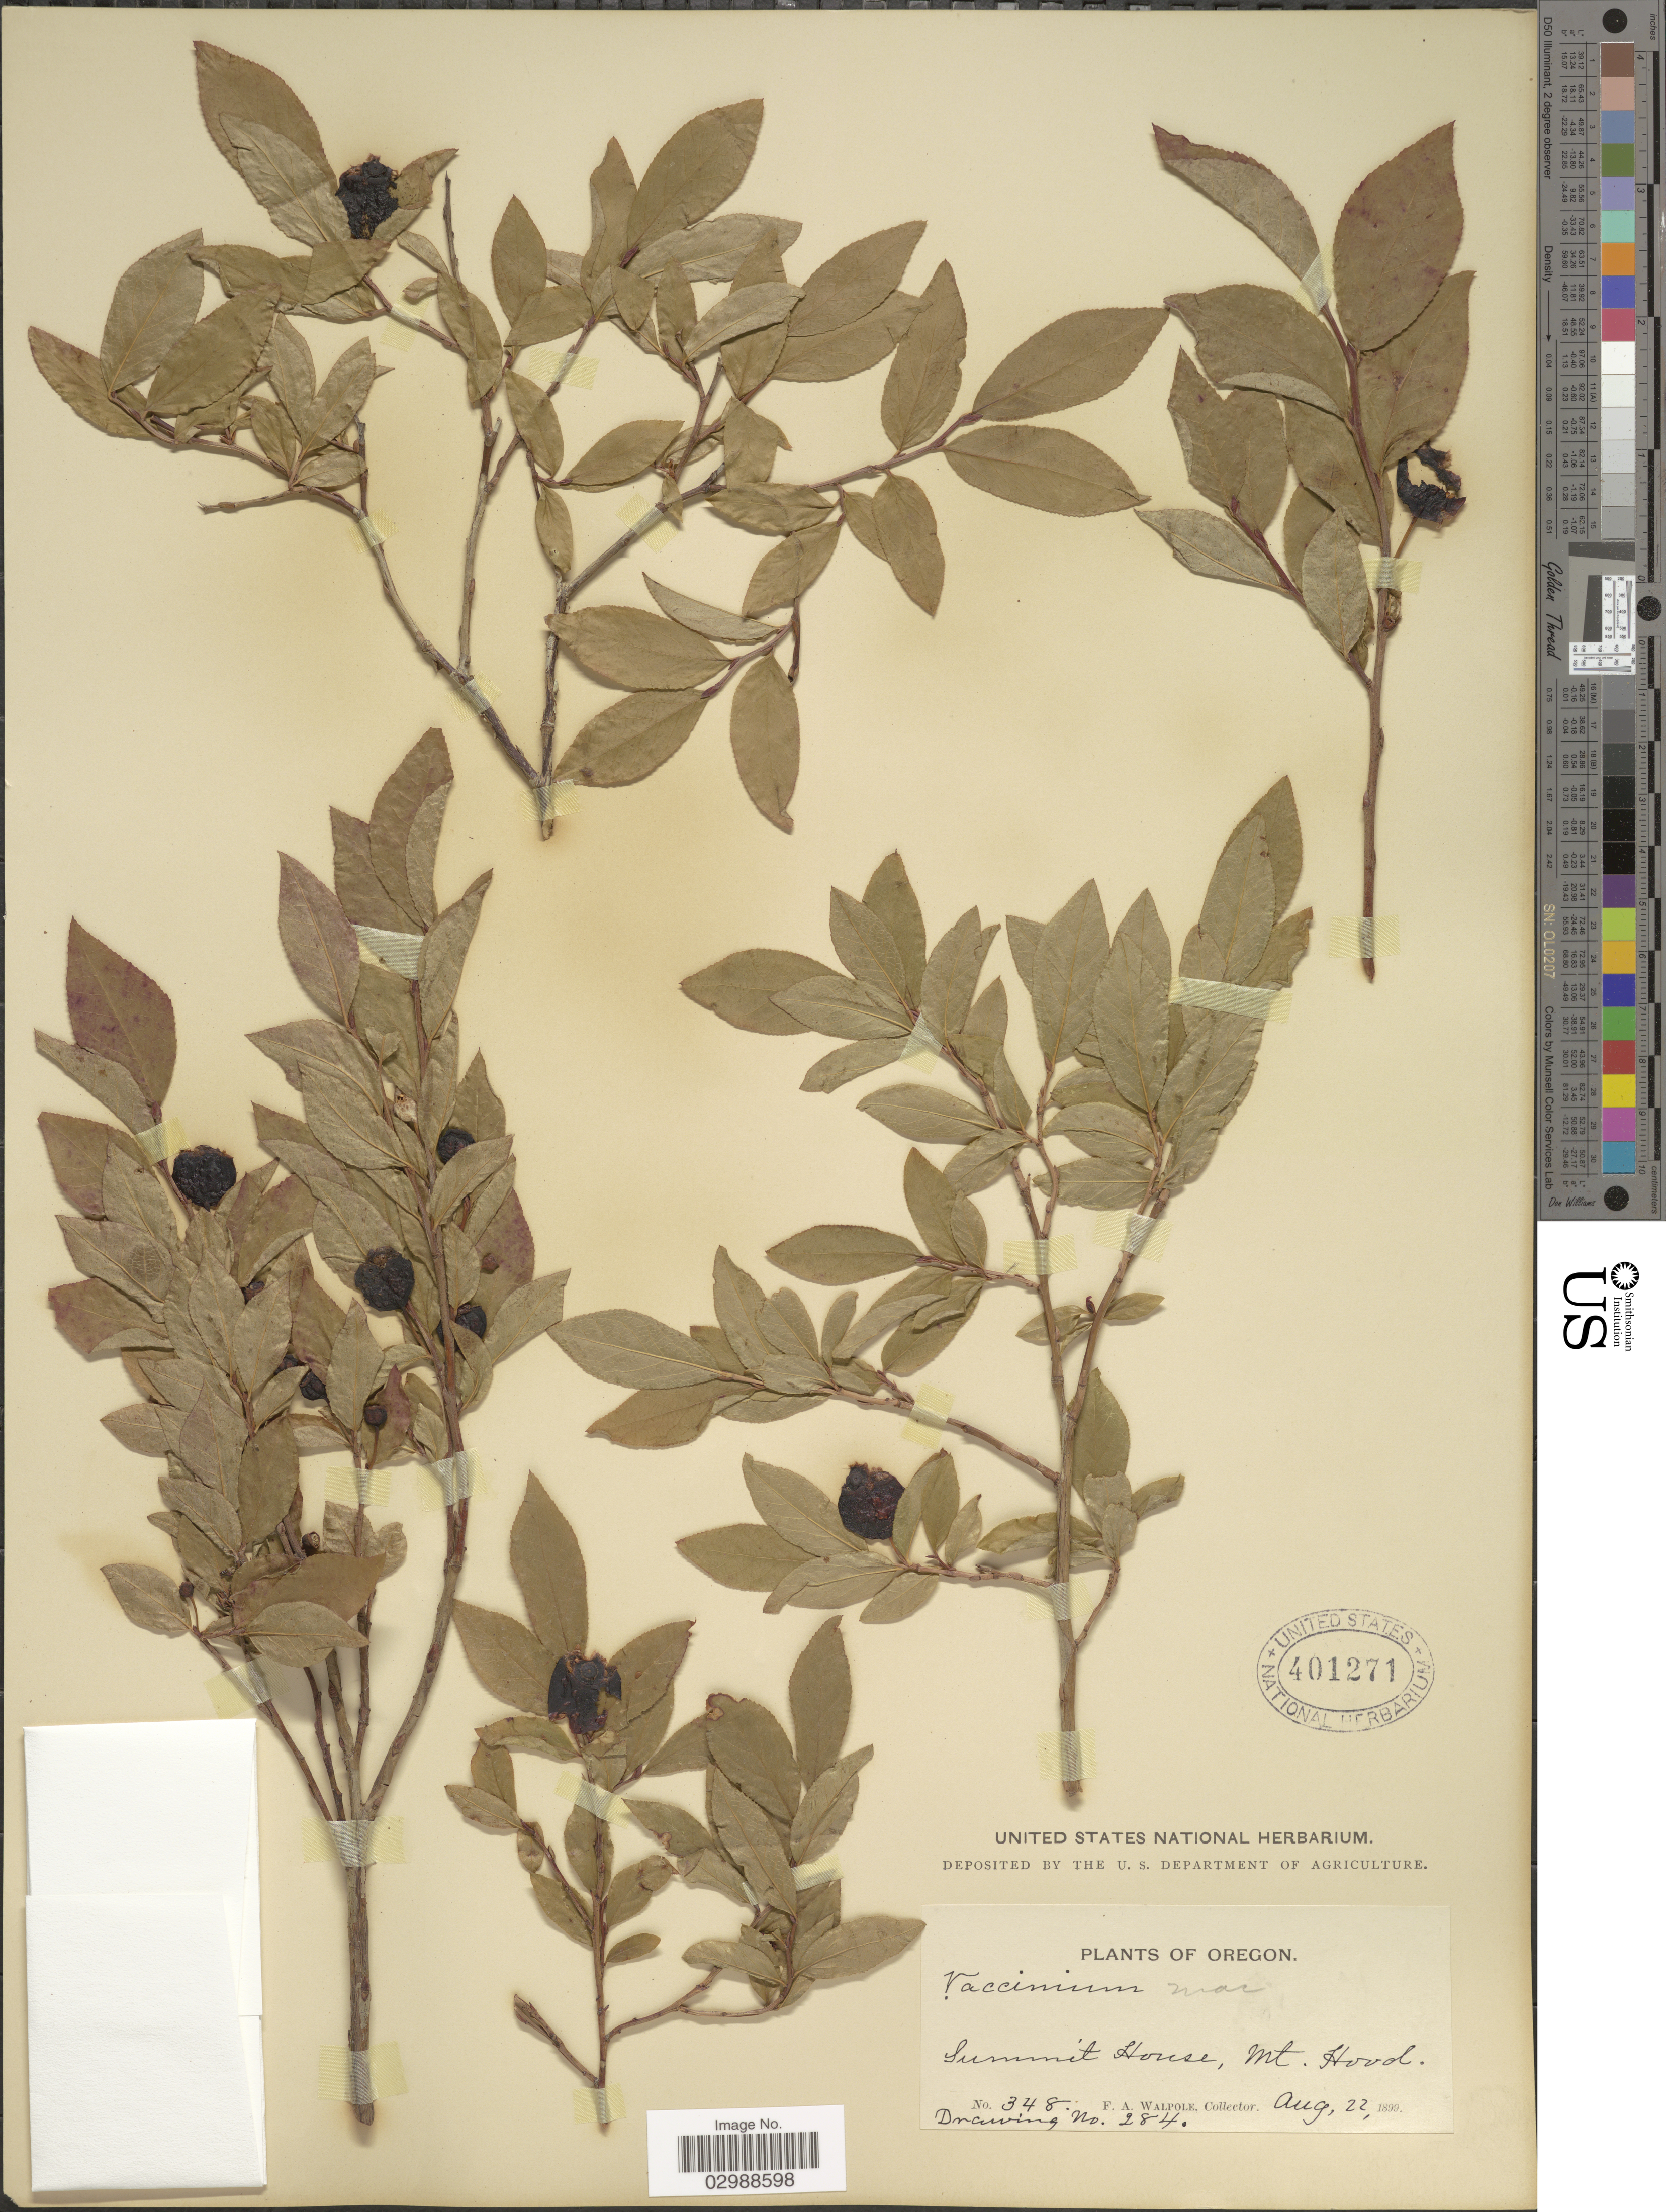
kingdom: Plantae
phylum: Tracheophyta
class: Magnoliopsida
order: Ericales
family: Ericaceae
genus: Vaccinium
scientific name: Vaccinium membranaceum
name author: Douglas ex Torr.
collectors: F. Walpole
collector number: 348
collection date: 1899-08-22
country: United States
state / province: Oregon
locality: Summit House, Mt. Hood.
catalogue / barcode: US 401271